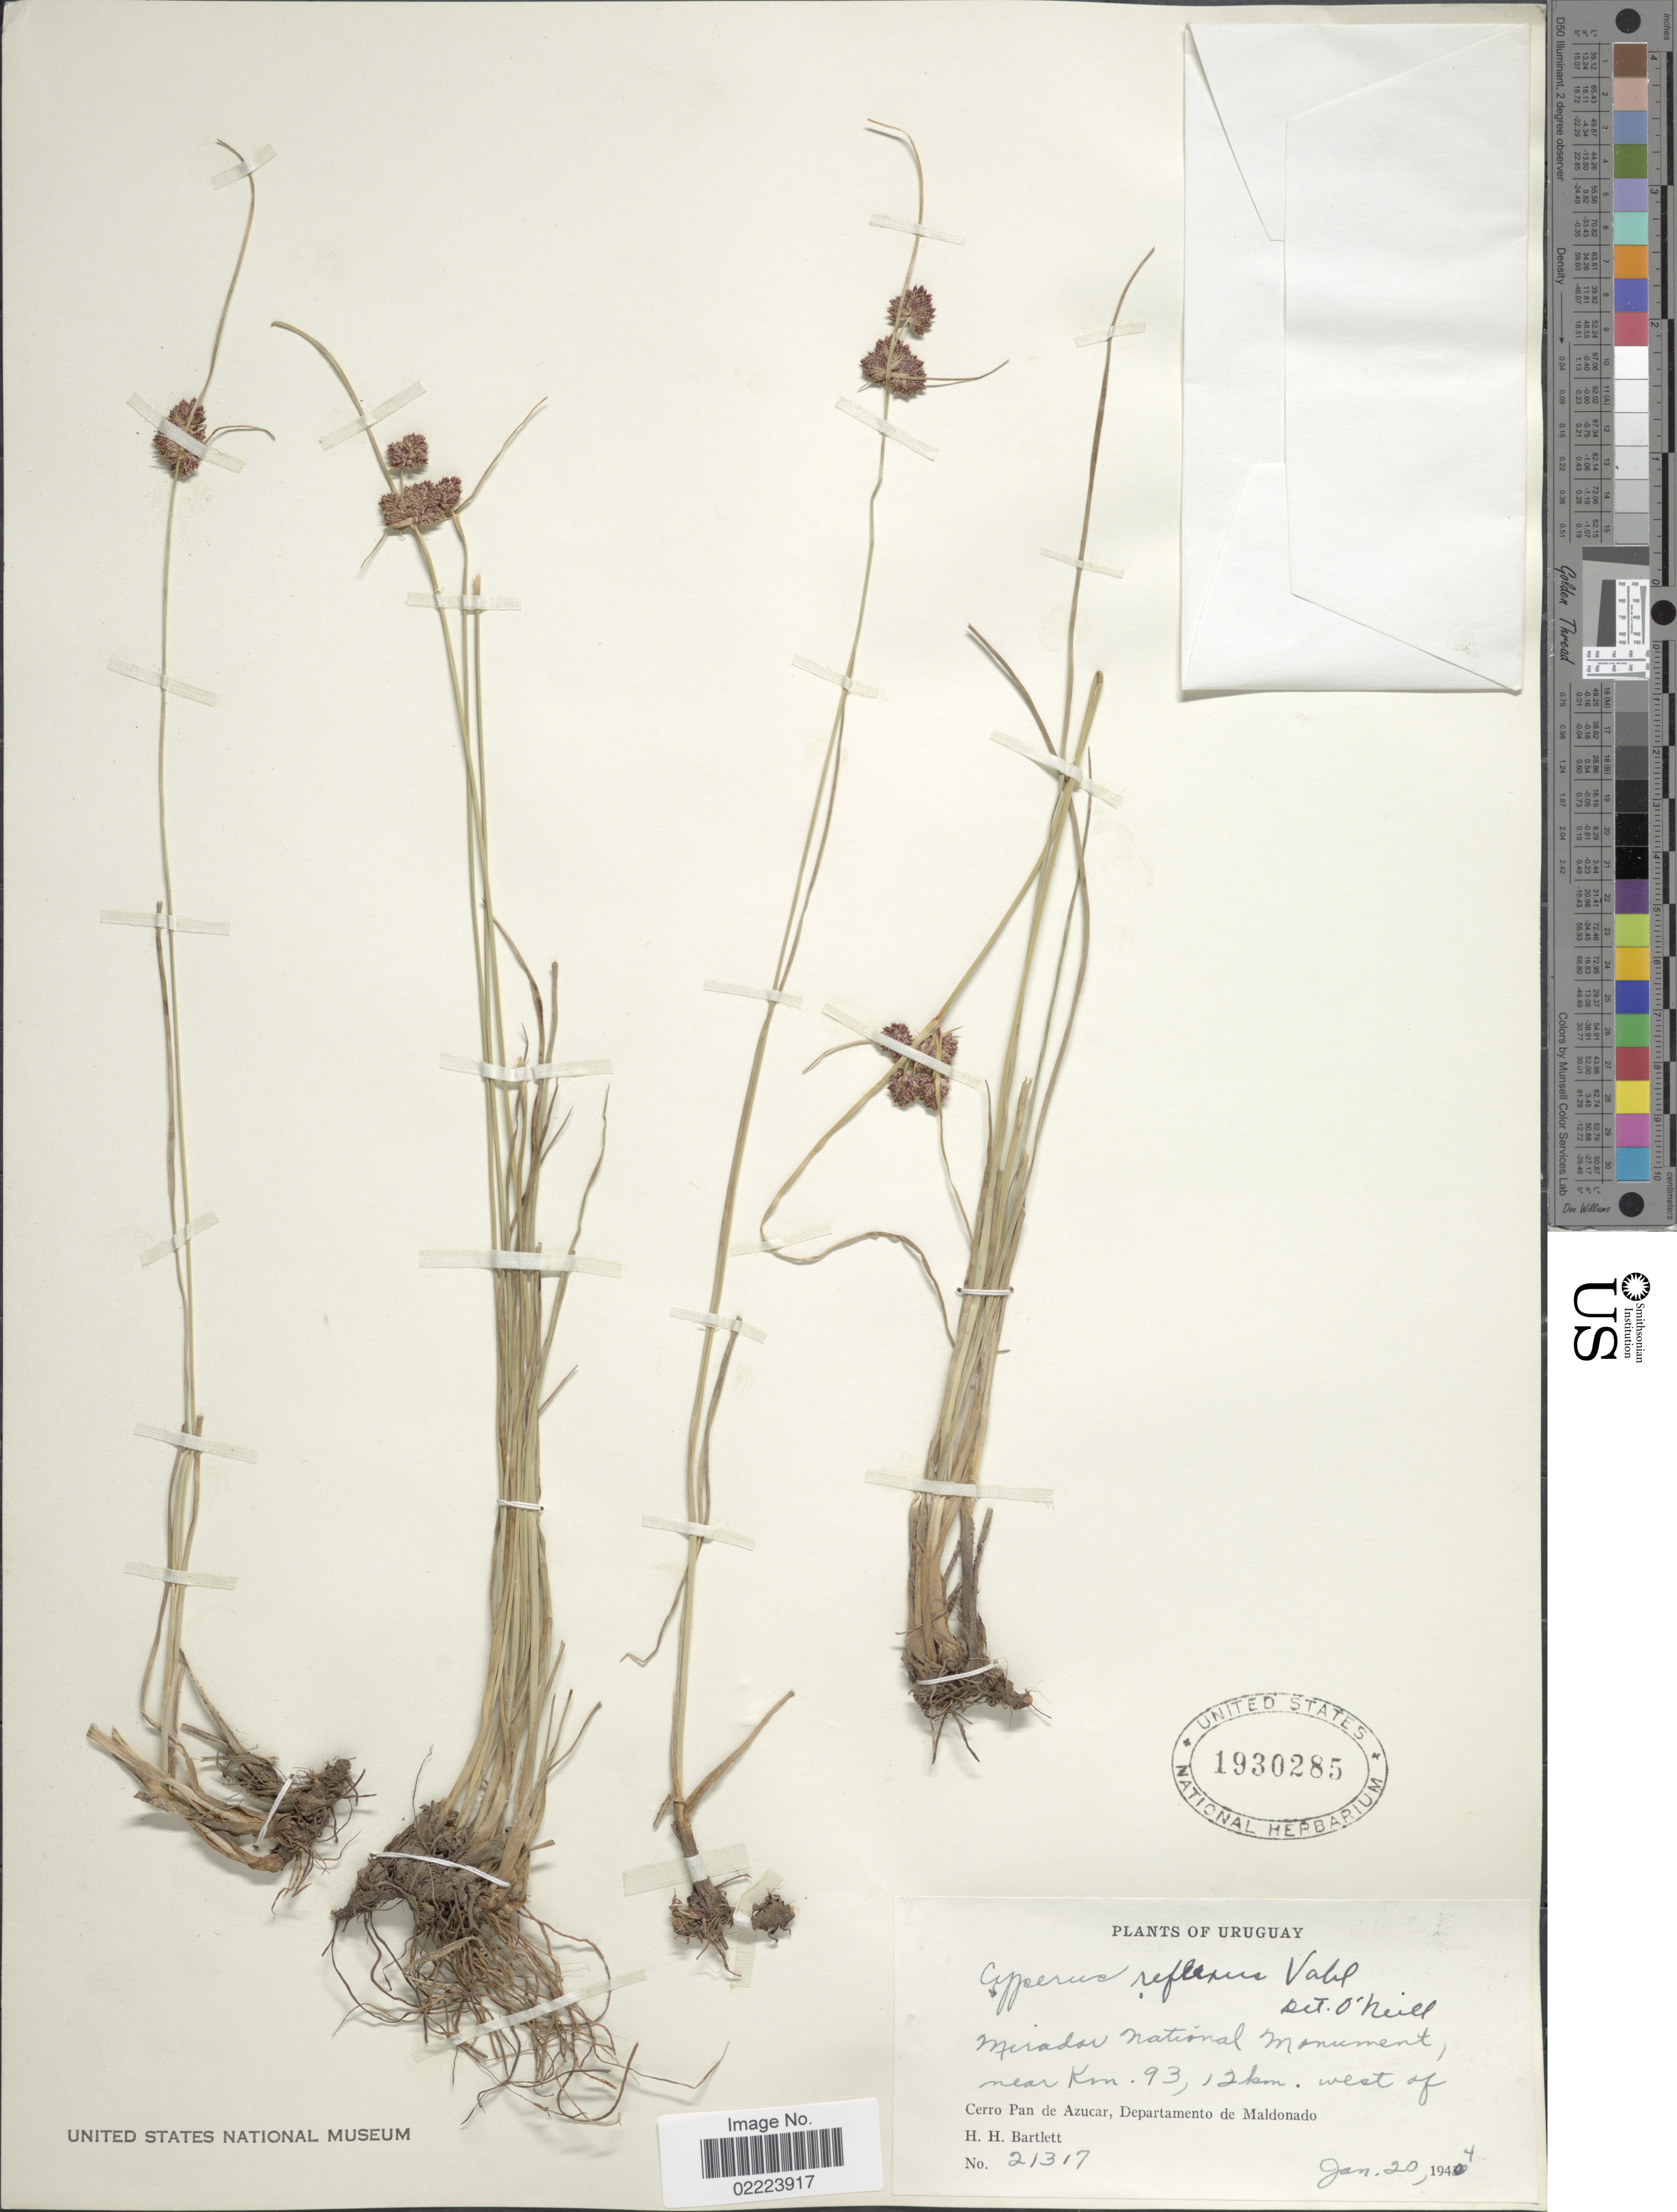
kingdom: Plantae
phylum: Tracheophyta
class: Liliopsida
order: Poales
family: Cyperaceae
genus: Cyperus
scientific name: Cyperus reflexus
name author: Vahl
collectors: H. H. Bartlett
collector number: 21317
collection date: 1944-01-20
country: Uruguay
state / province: Maldonado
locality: Mirada National Monument, near Km. 93, 12 km. west of Cerro Pan de Azucar, Departemento de Maldonado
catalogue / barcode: US 1930285